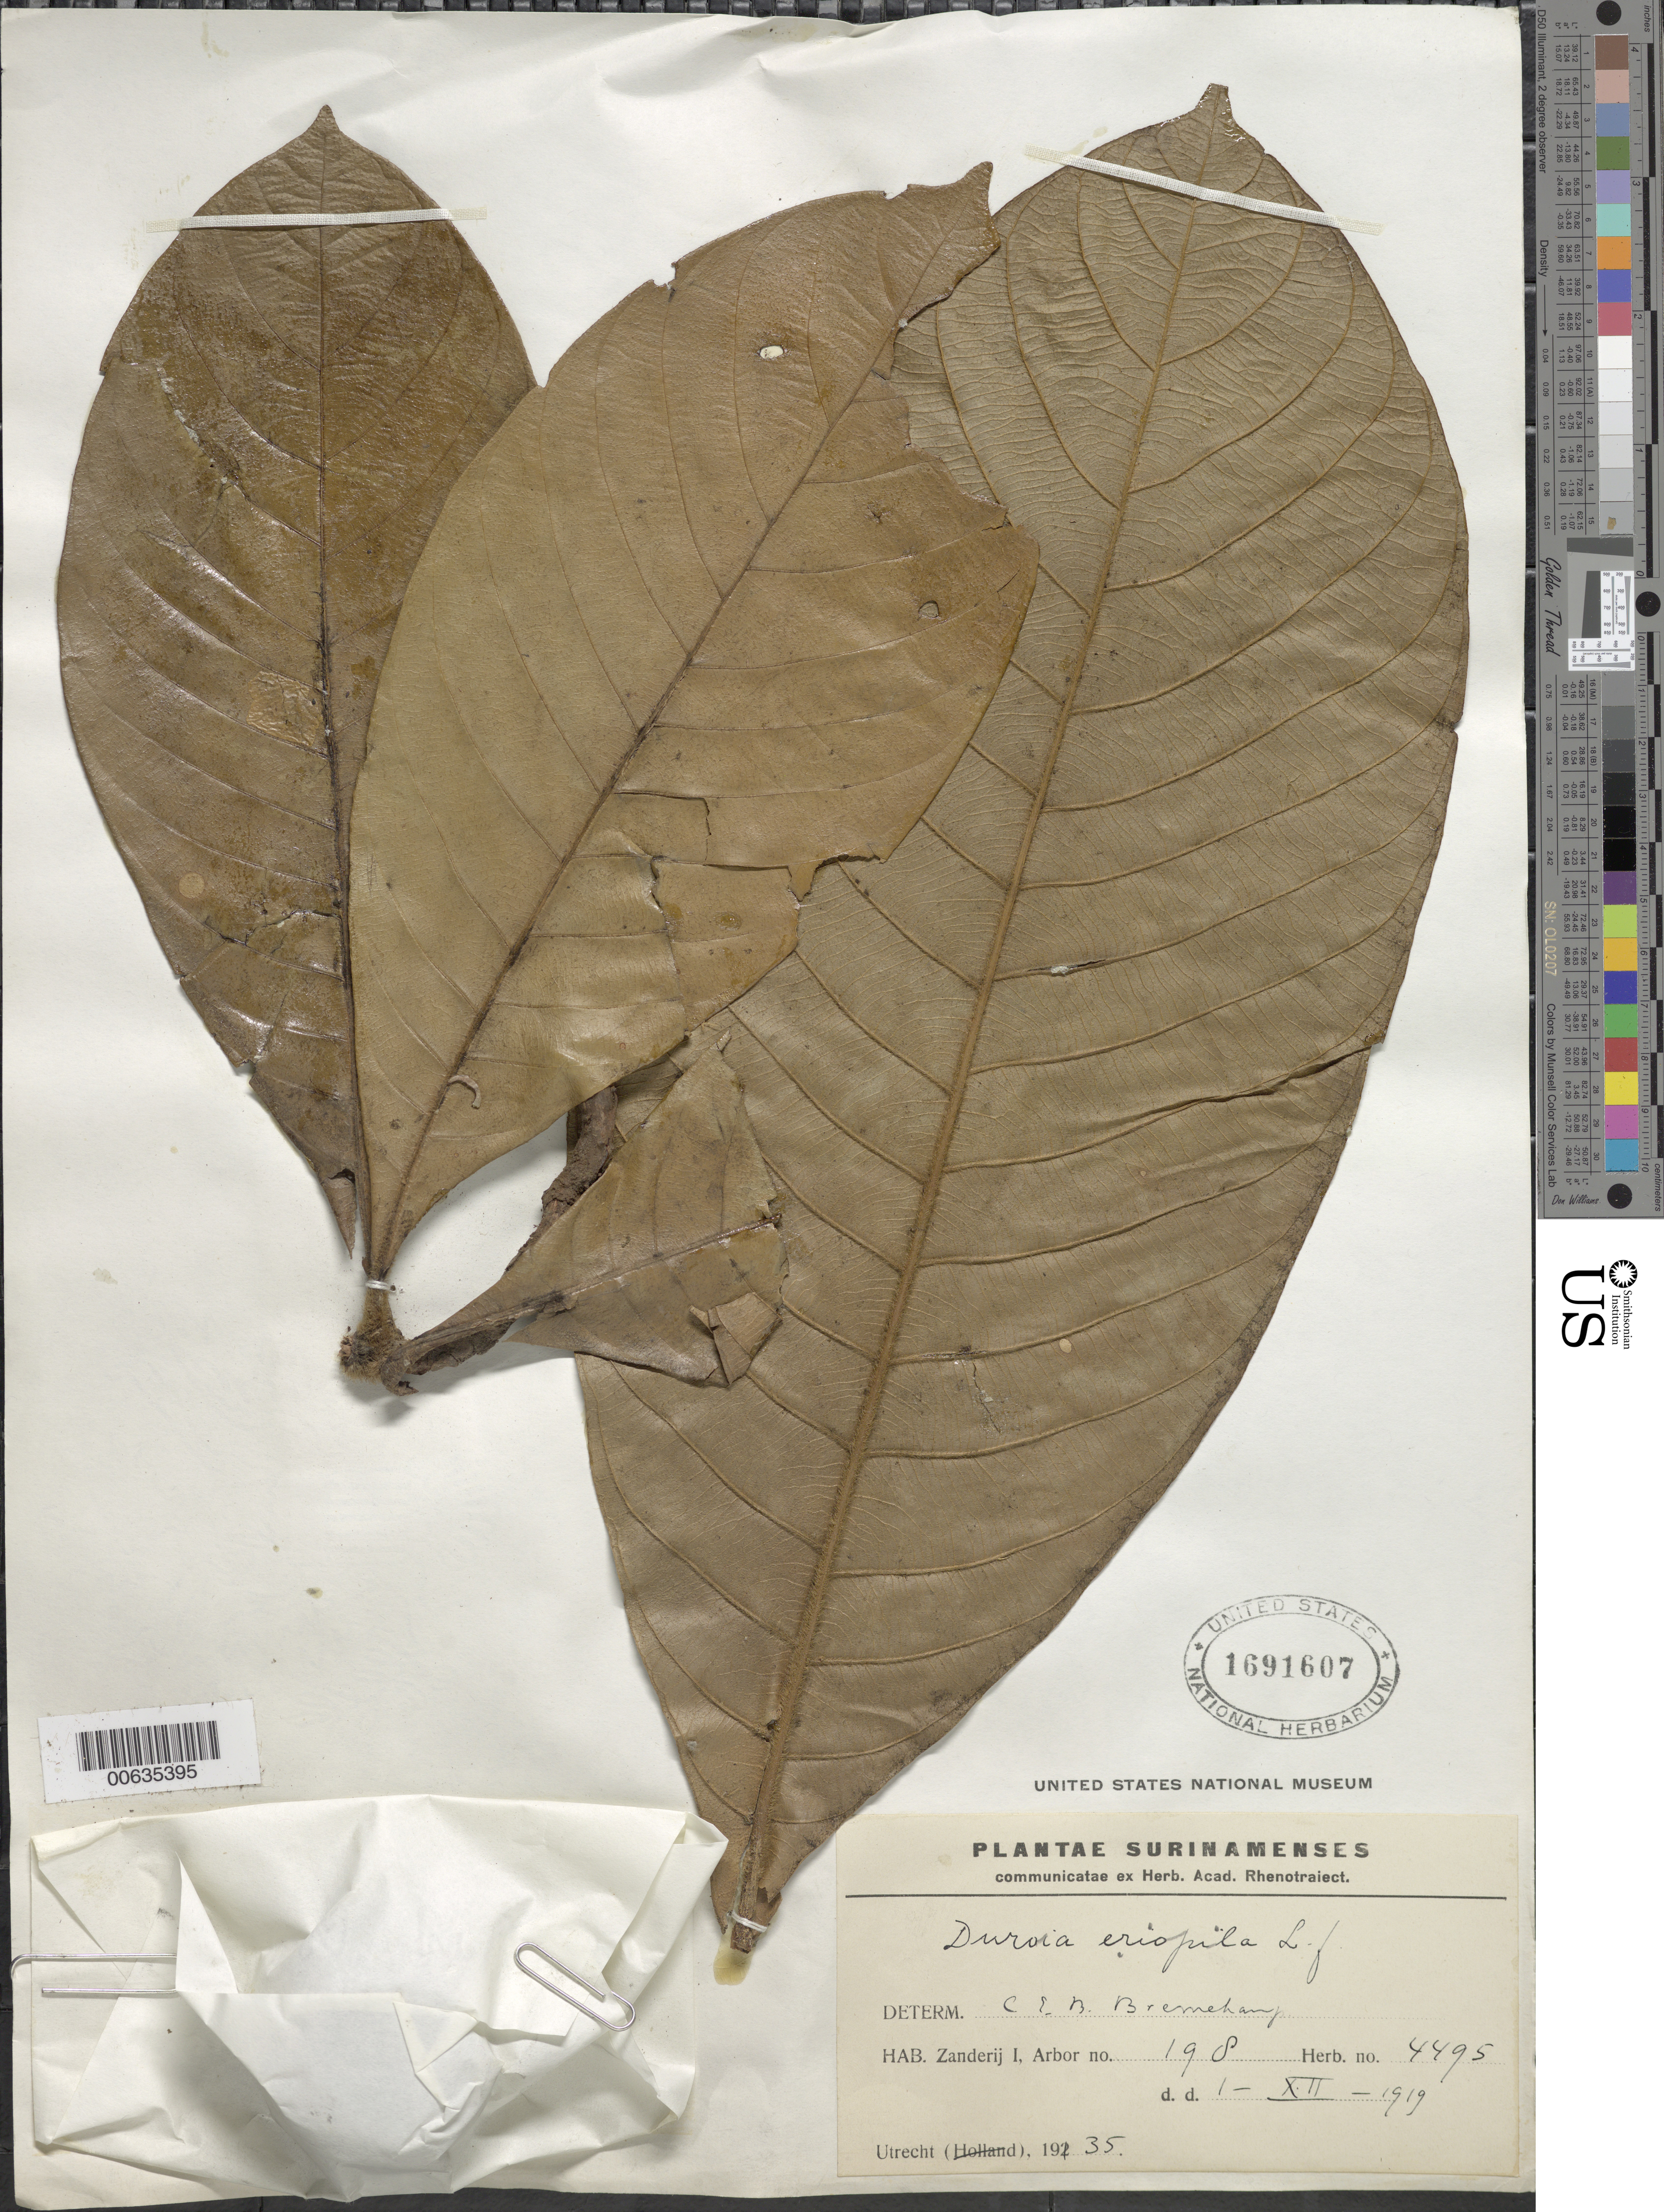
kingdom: Plantae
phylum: Tracheophyta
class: Magnoliopsida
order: Gentianales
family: Rubiaceae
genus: Duroia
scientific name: Duroia eriopila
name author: L. f.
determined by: Bremekamp, C. E. B.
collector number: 4495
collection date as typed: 1-Dec-19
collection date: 1919-12-01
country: Suriname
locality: Zanderij I., Forest Reserve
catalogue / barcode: US 1691607